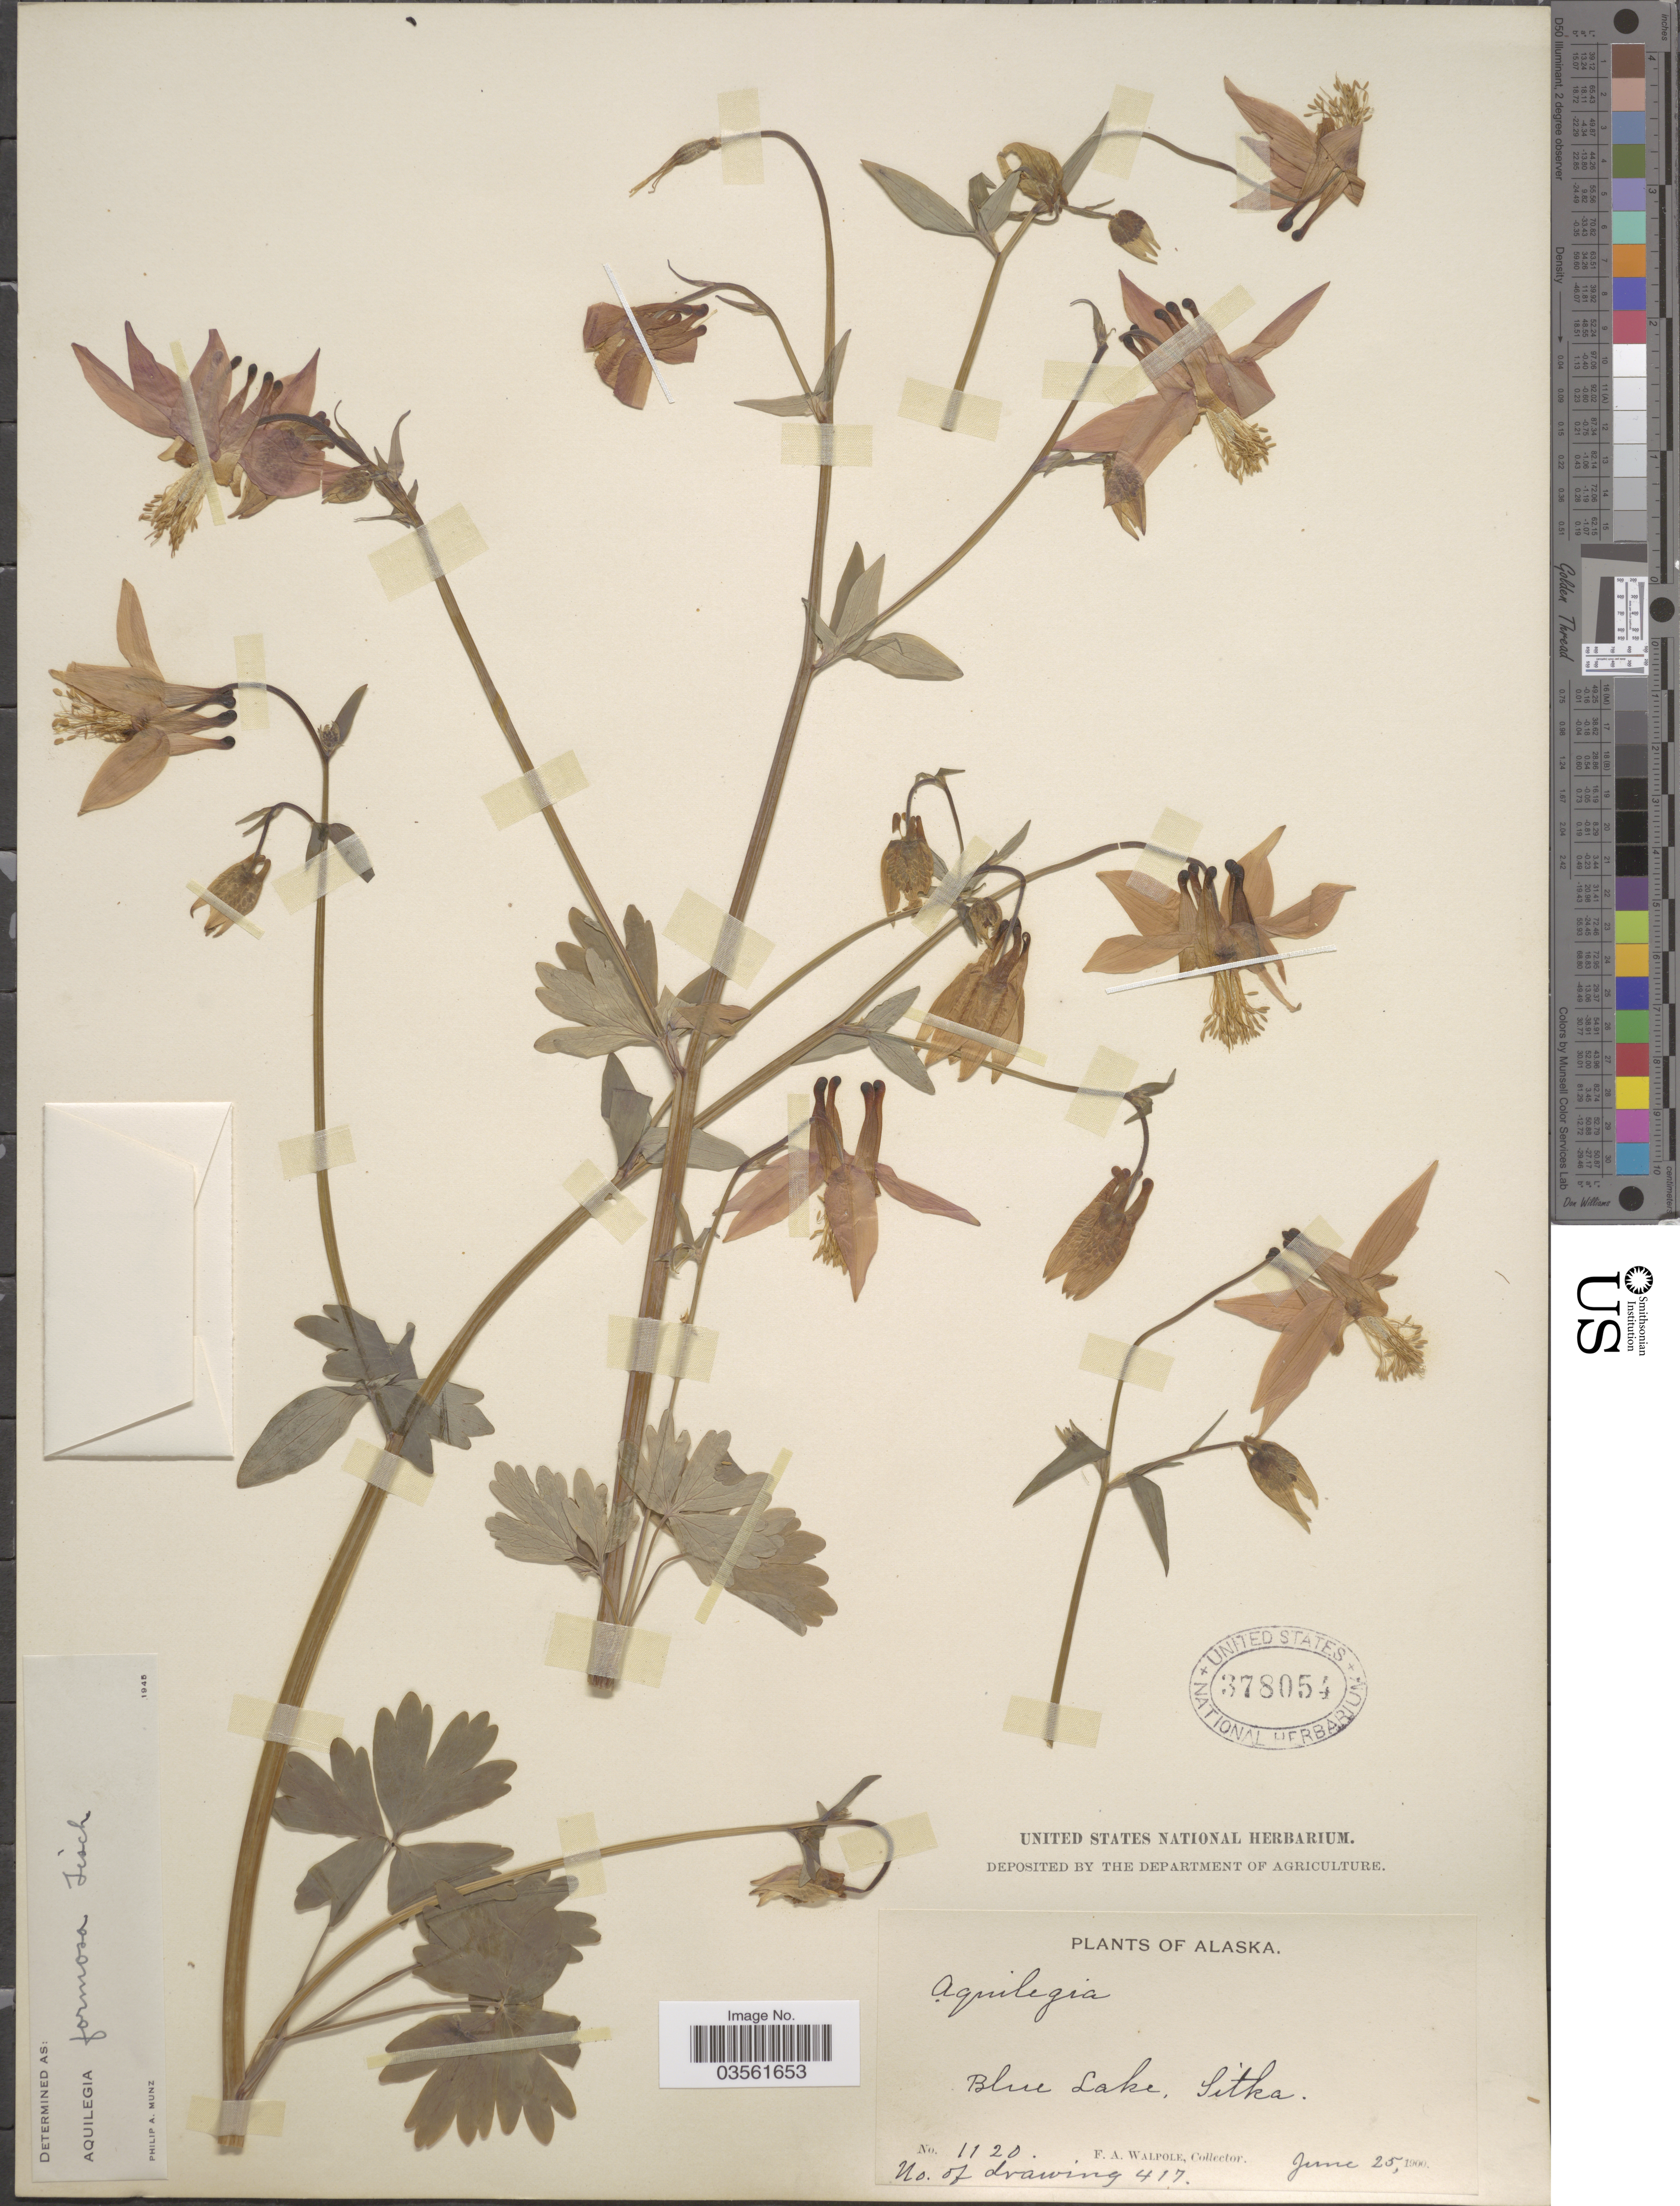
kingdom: Plantae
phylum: Tracheophyta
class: Magnoliopsida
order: Ranunculales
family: Ranunculaceae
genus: Aquilegia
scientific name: Aquilegia formosa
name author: Fisch. ex DC.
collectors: F. Walpole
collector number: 1120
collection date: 1900-06-25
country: United States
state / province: Alaska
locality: Blue Lake, Sitka.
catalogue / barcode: US 378054